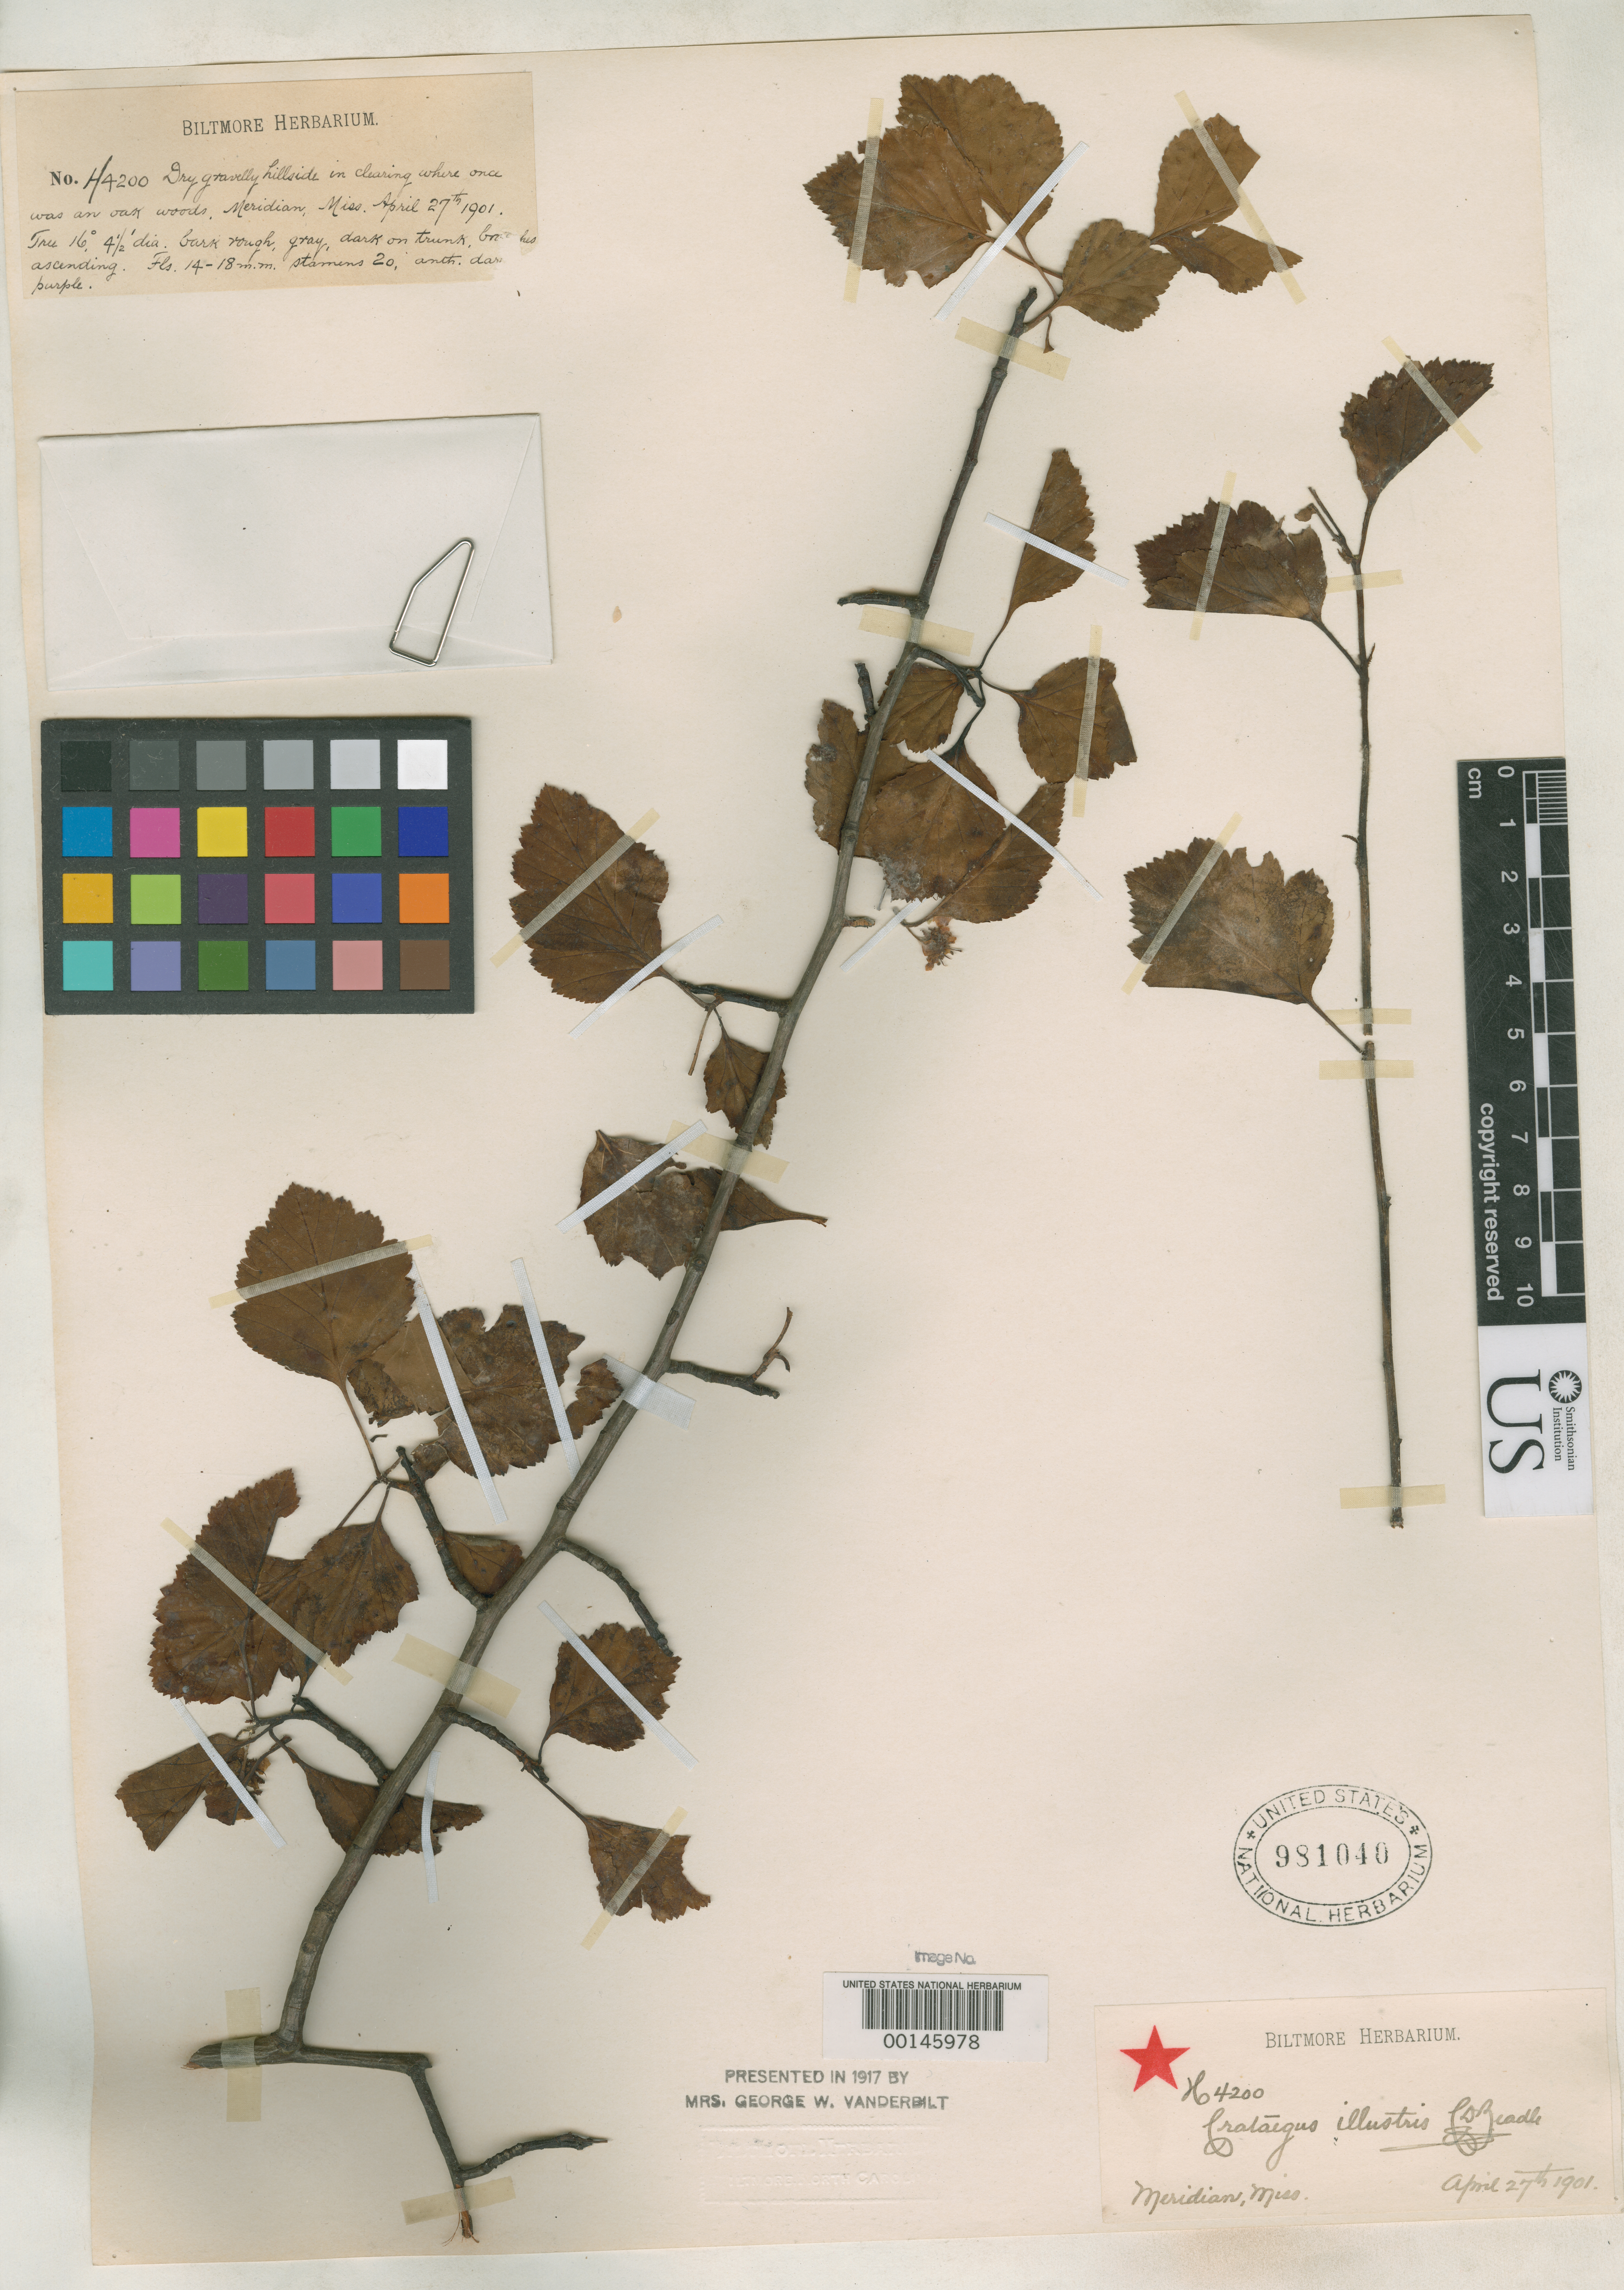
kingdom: Plantae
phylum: Tracheophyta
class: Magnoliopsida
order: Rosales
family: Rosaceae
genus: Crataegus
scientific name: Crataegus illustris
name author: Beadle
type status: Syntype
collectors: ex herb. Biltmore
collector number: H 5082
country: United States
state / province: Mississippi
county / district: Lauderdale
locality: Near Meridian.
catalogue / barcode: US 981040